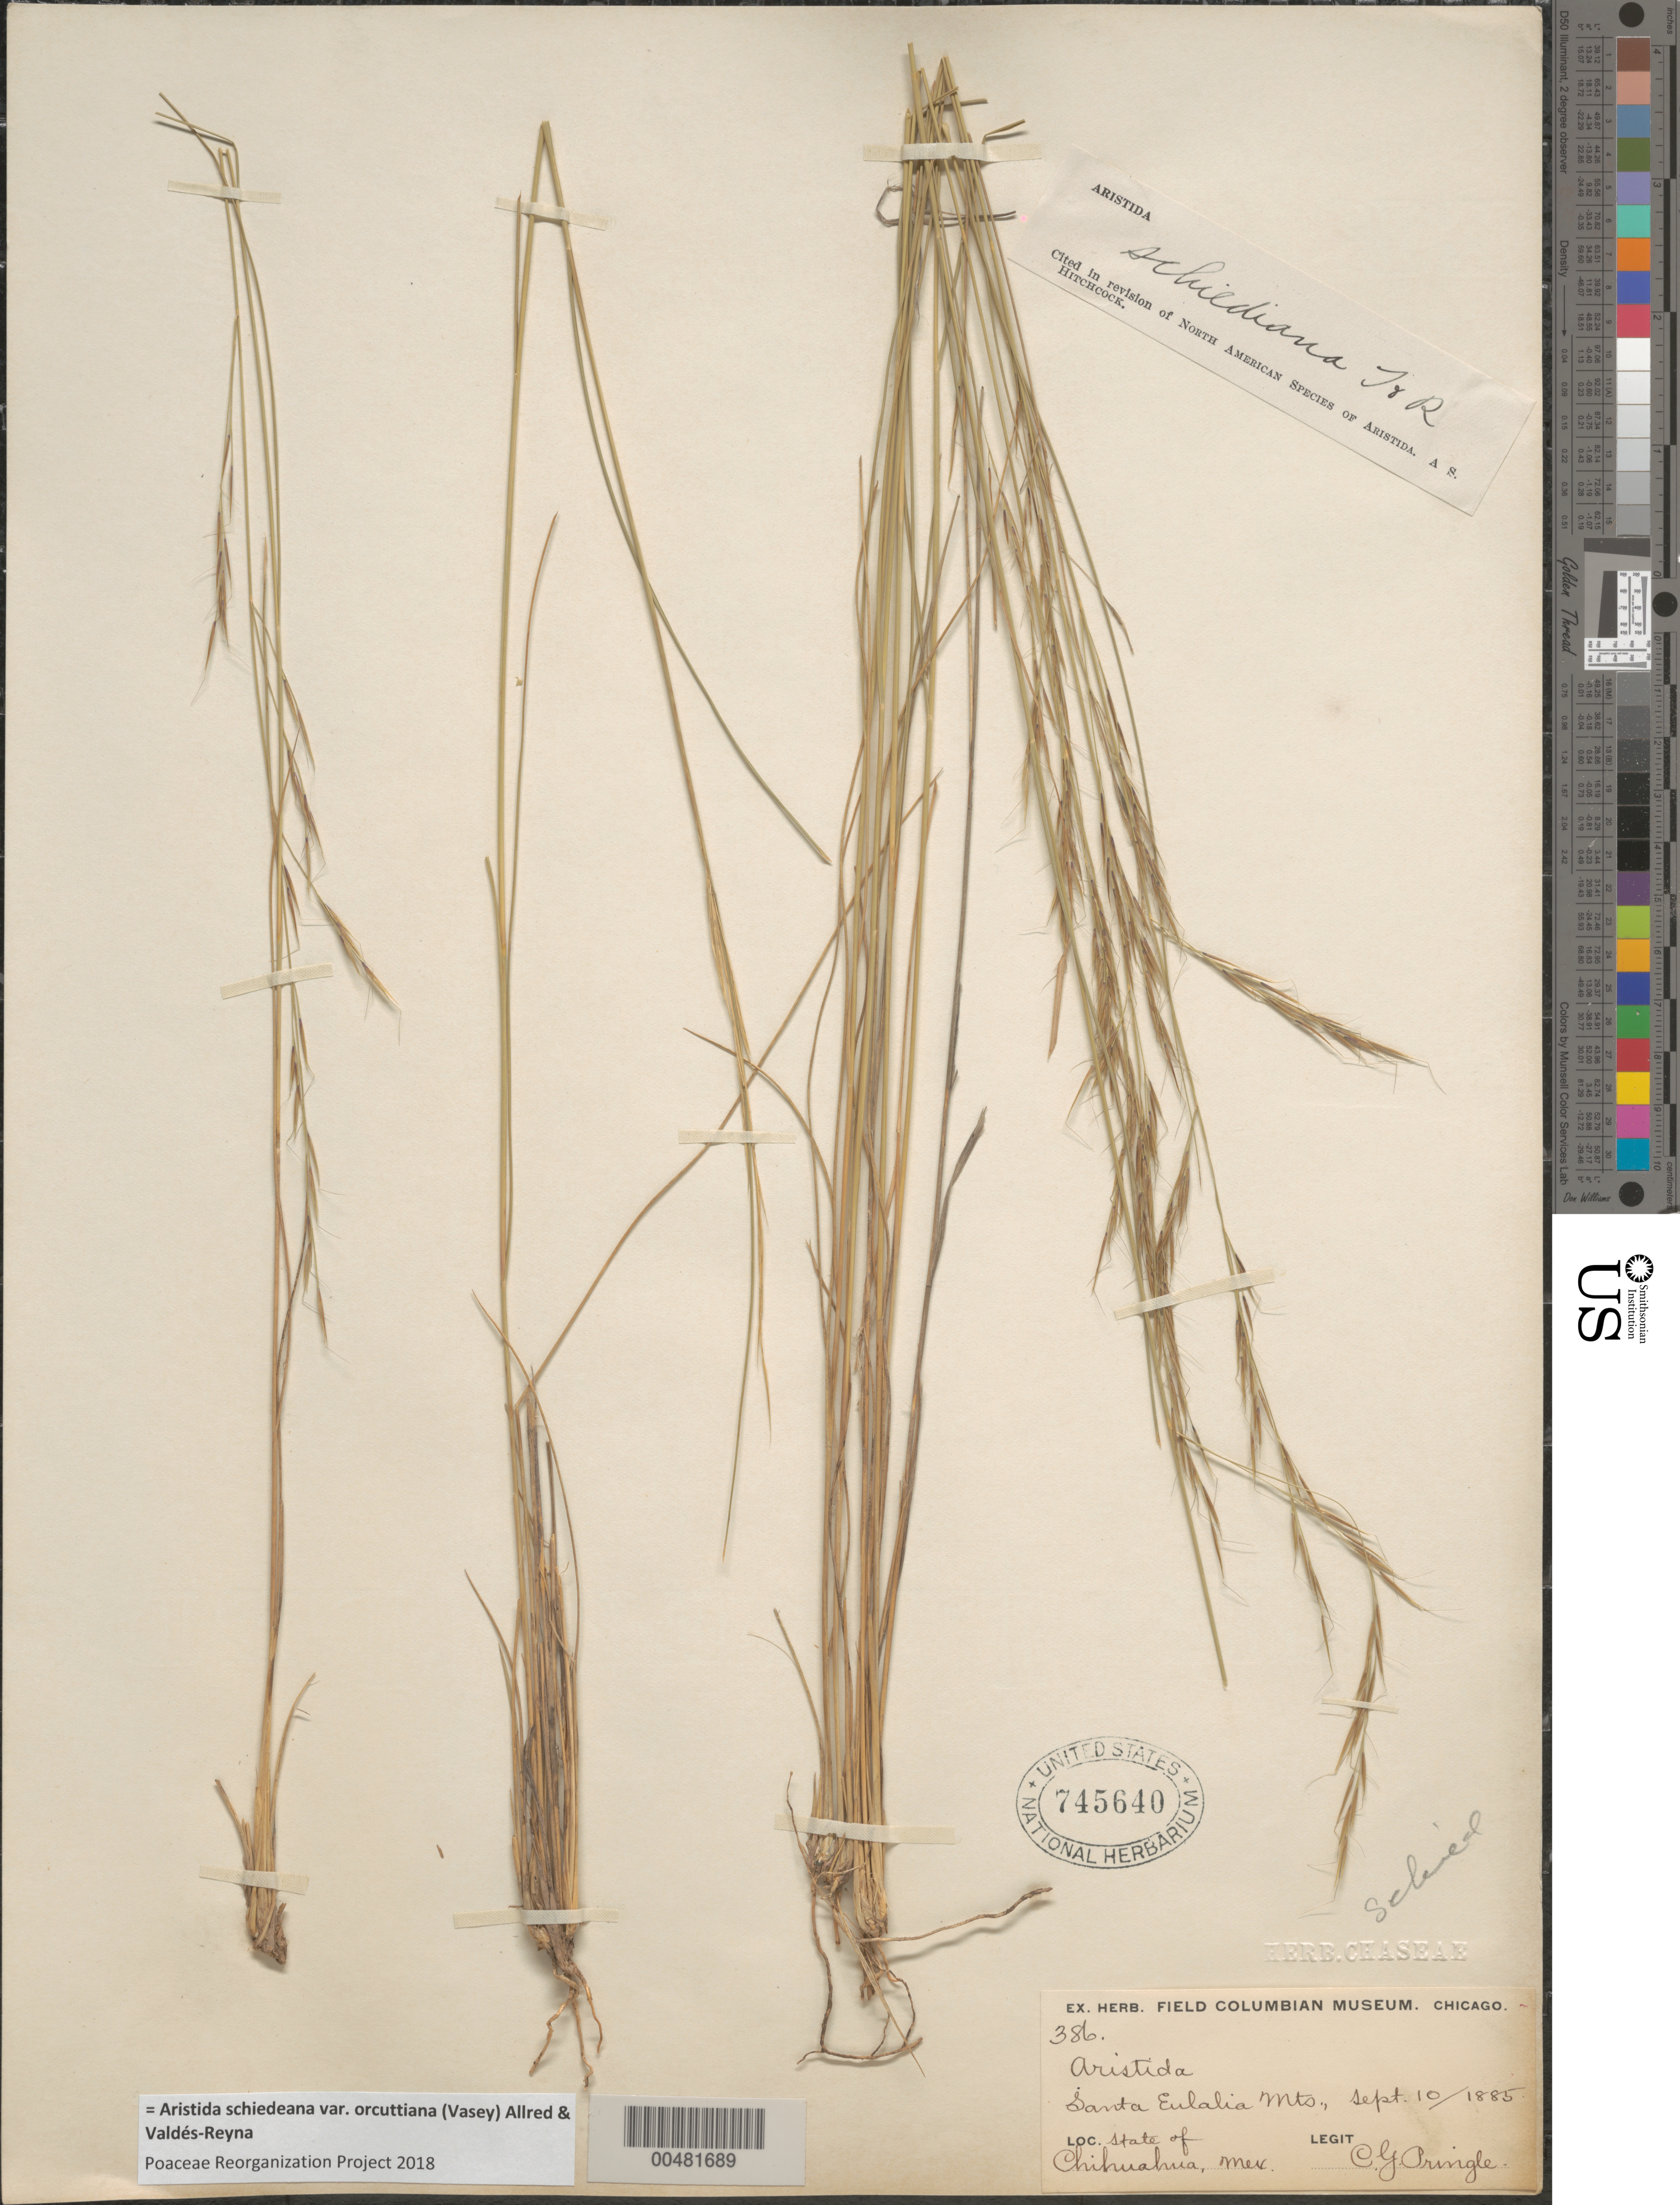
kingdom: Plantae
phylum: Tracheophyta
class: Liliopsida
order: Poales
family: Poaceae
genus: Aristida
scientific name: Aristida schiedeana var. orcuttiana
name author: (Vasey) Allred & Valdés-Reyna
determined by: Poaceae Reorganization Project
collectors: C. G. Pringle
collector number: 386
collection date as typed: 10 Sep 1885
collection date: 1885-09-10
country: Mexico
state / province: Chihuahua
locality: Santa Eulalia Mts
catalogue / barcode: US 745640